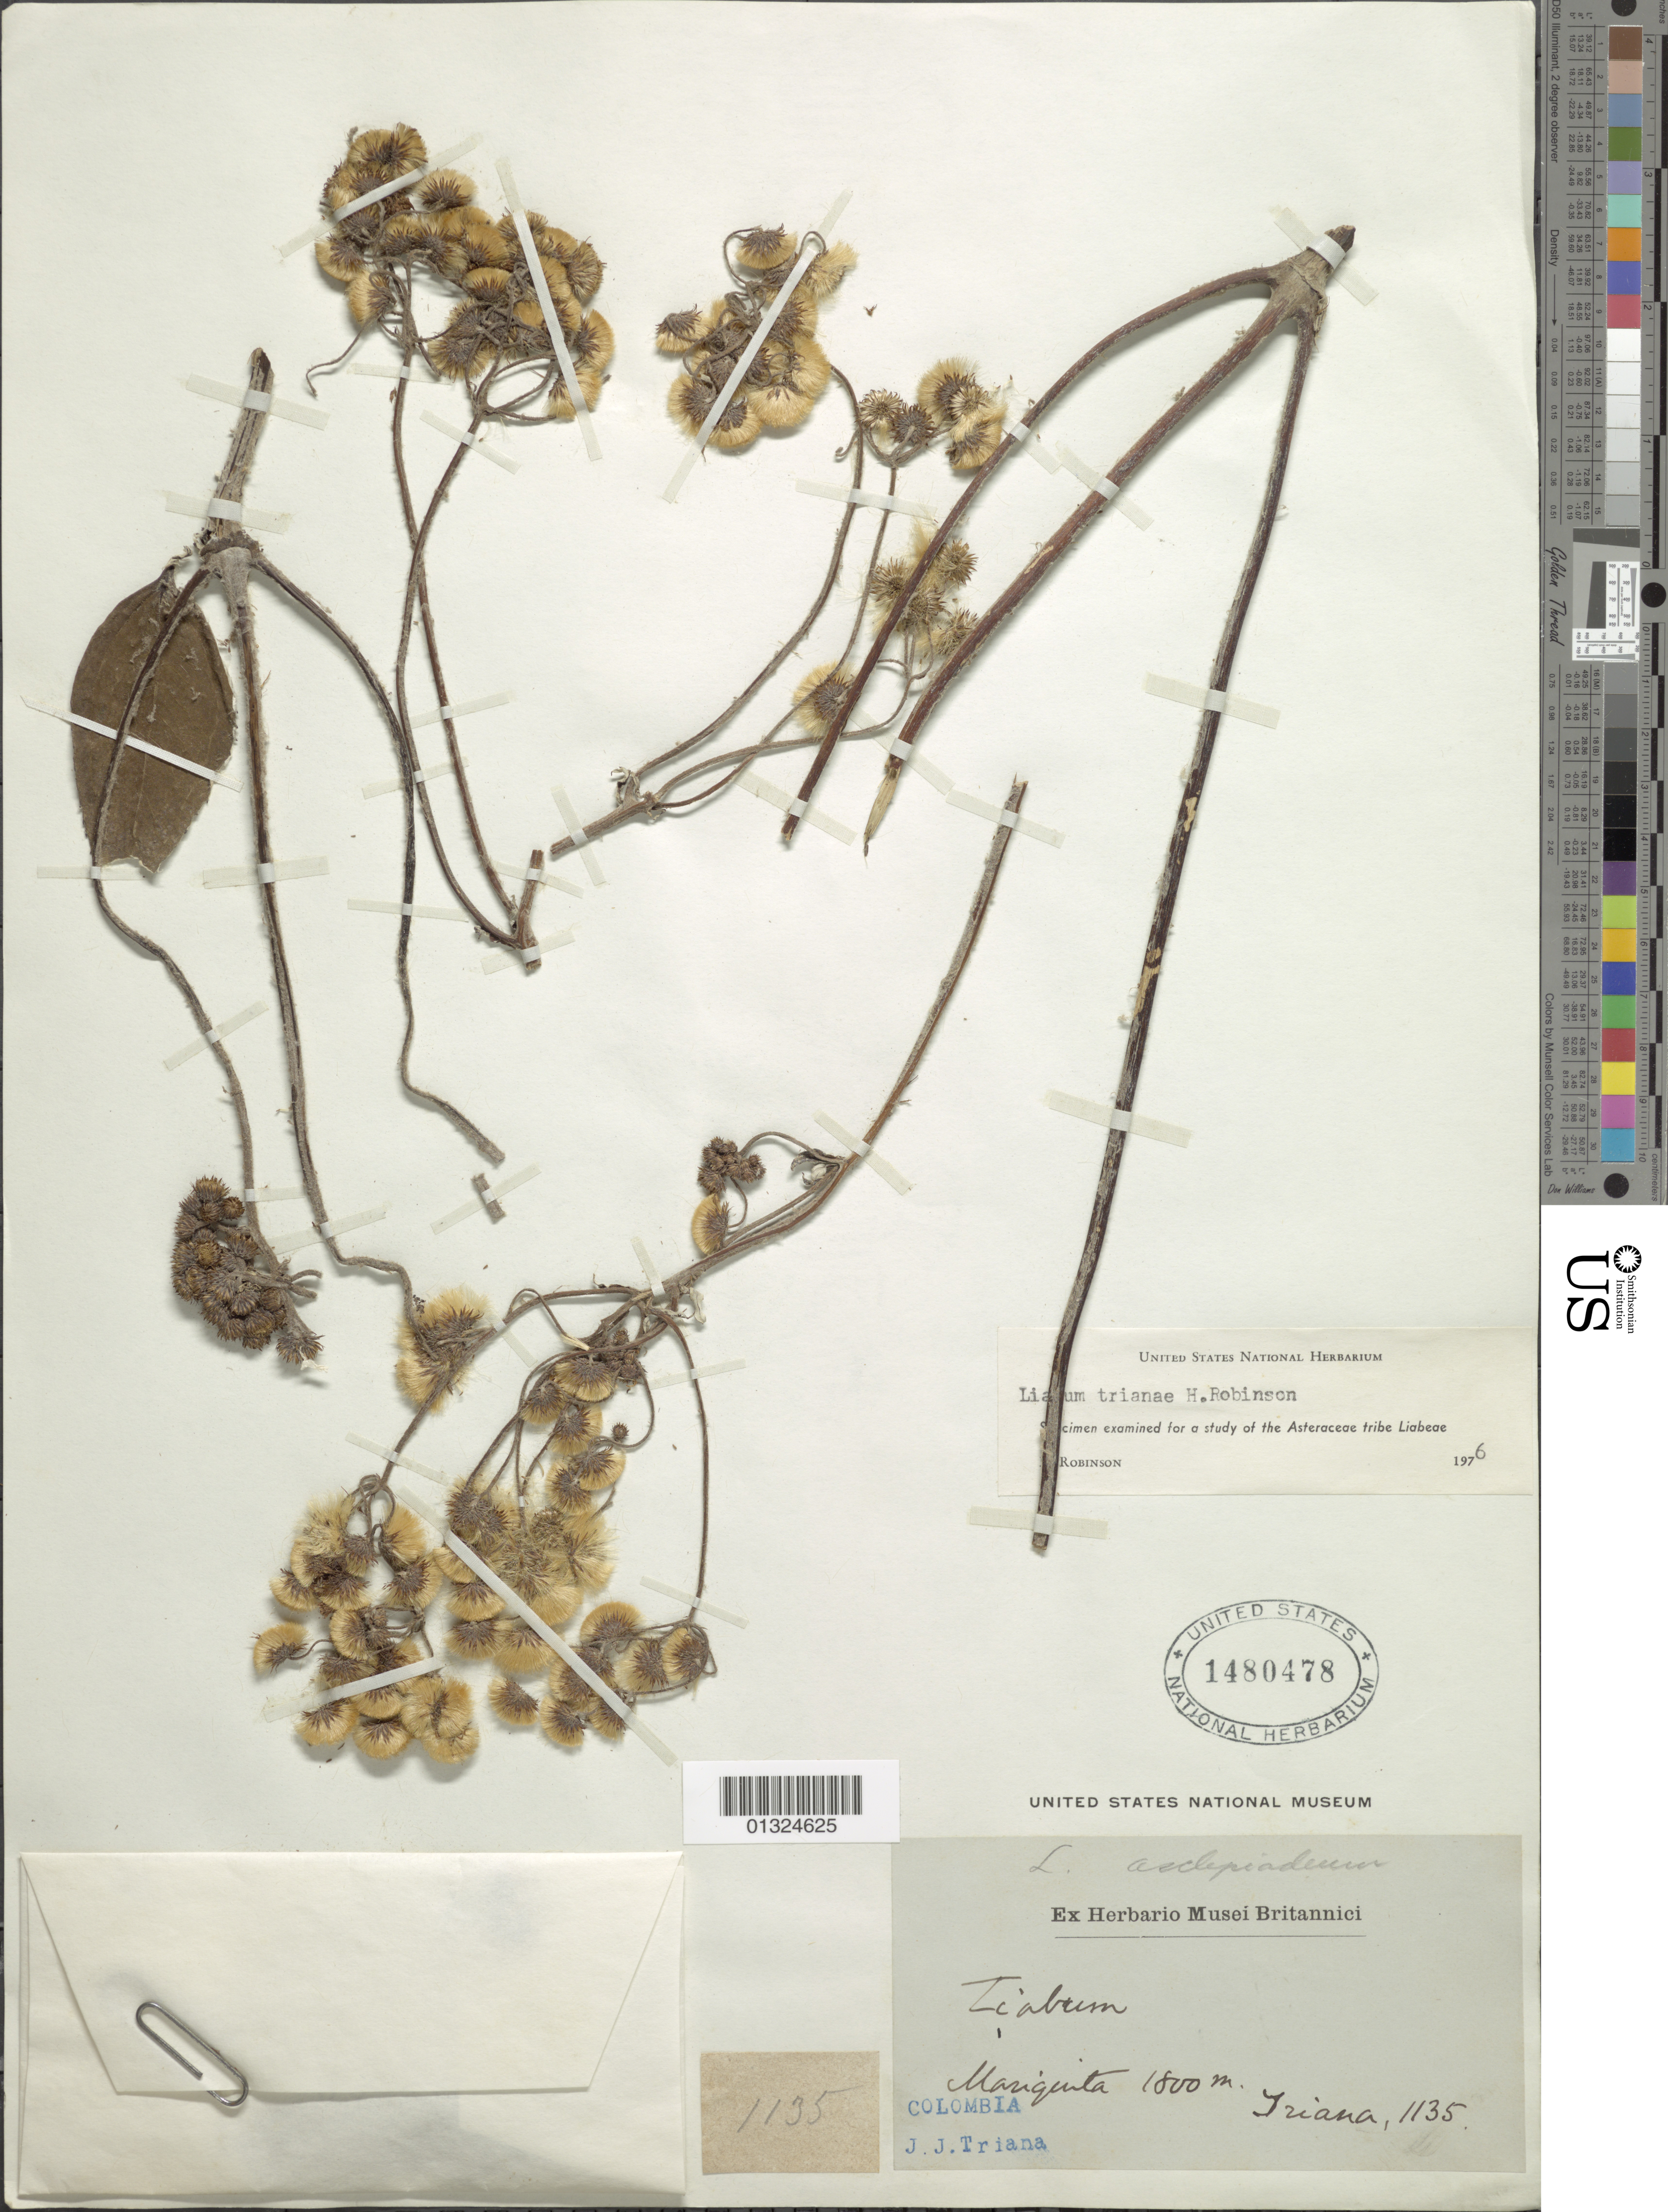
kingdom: Plantae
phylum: Tracheophyta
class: Magnoliopsida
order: Asterales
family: Asteraceae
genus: Liabum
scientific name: Liabum trianae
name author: H. Rob.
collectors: J. J. Triana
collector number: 1135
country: Colombia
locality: Mariquita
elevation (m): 1800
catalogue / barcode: US 1480478